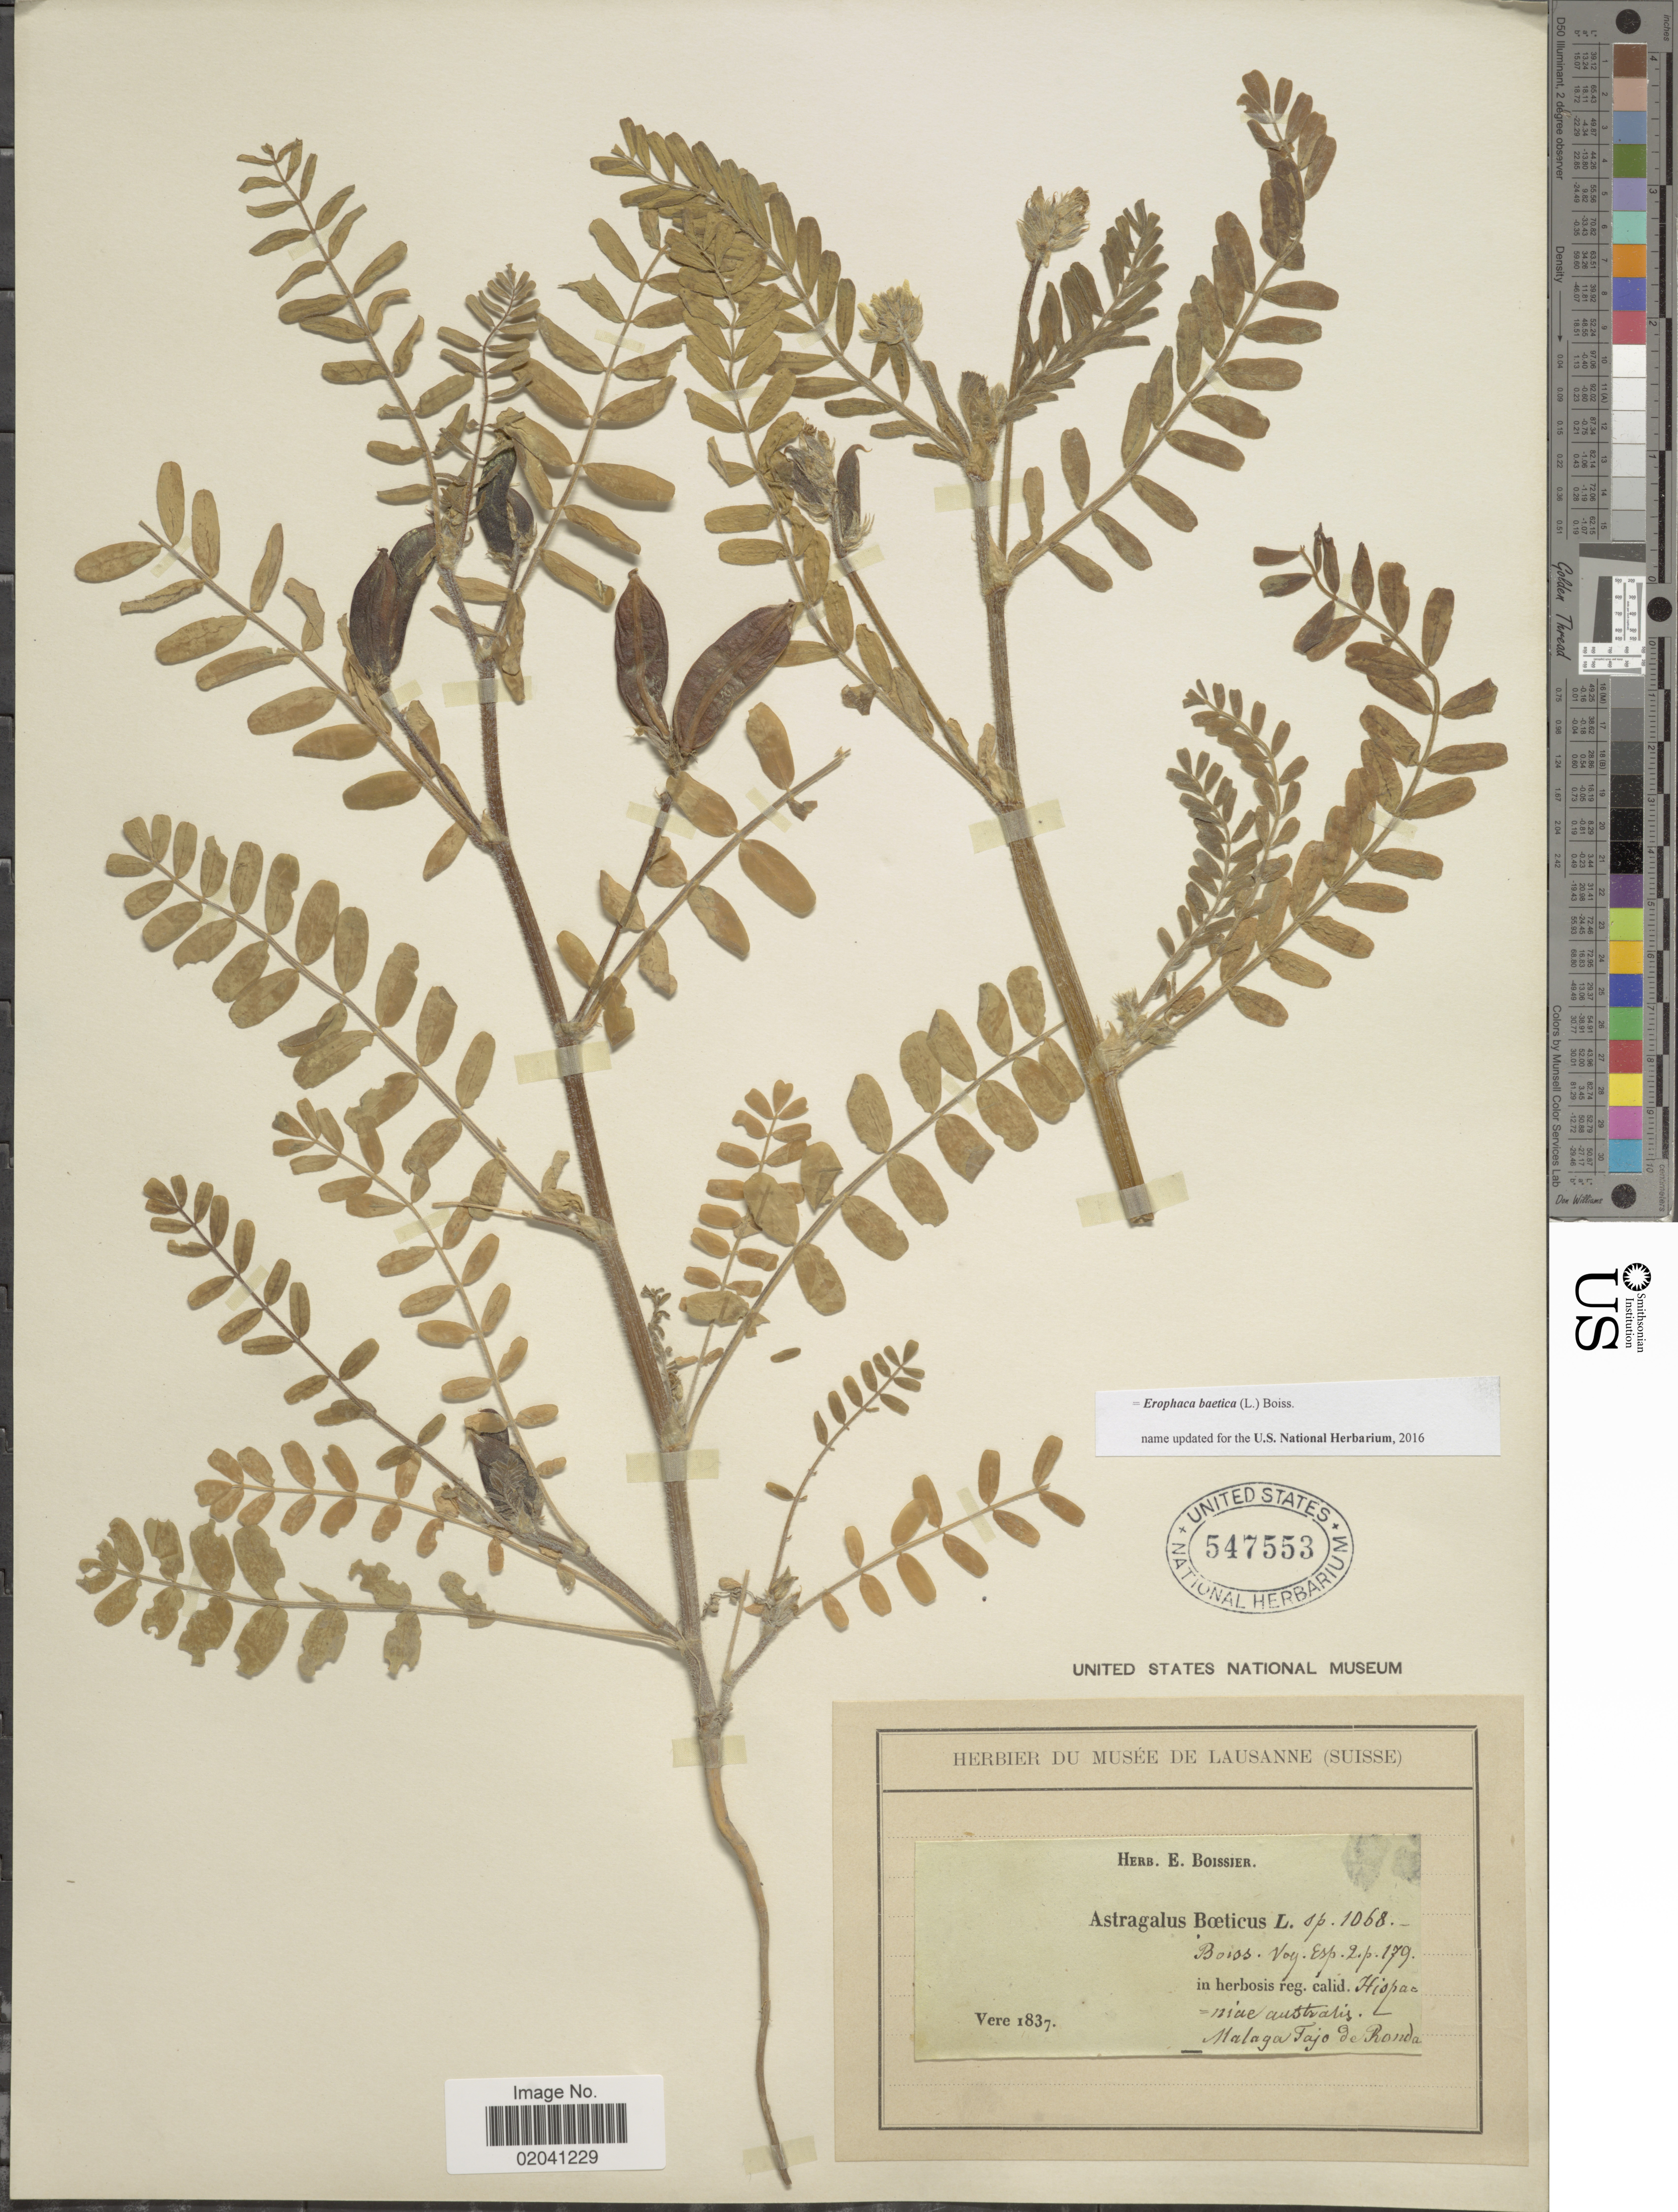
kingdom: Plantae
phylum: Tracheophyta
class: Magnoliopsida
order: Fabales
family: Fabaceae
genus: Erophaca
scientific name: Erophaca baetica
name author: (L.) Boiss.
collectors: Herb. Boissier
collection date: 1837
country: Spain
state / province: Andalucía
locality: In herbosis reg. calid. Hispacniae australis. malaga Tajo de Ronda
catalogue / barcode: US 547553